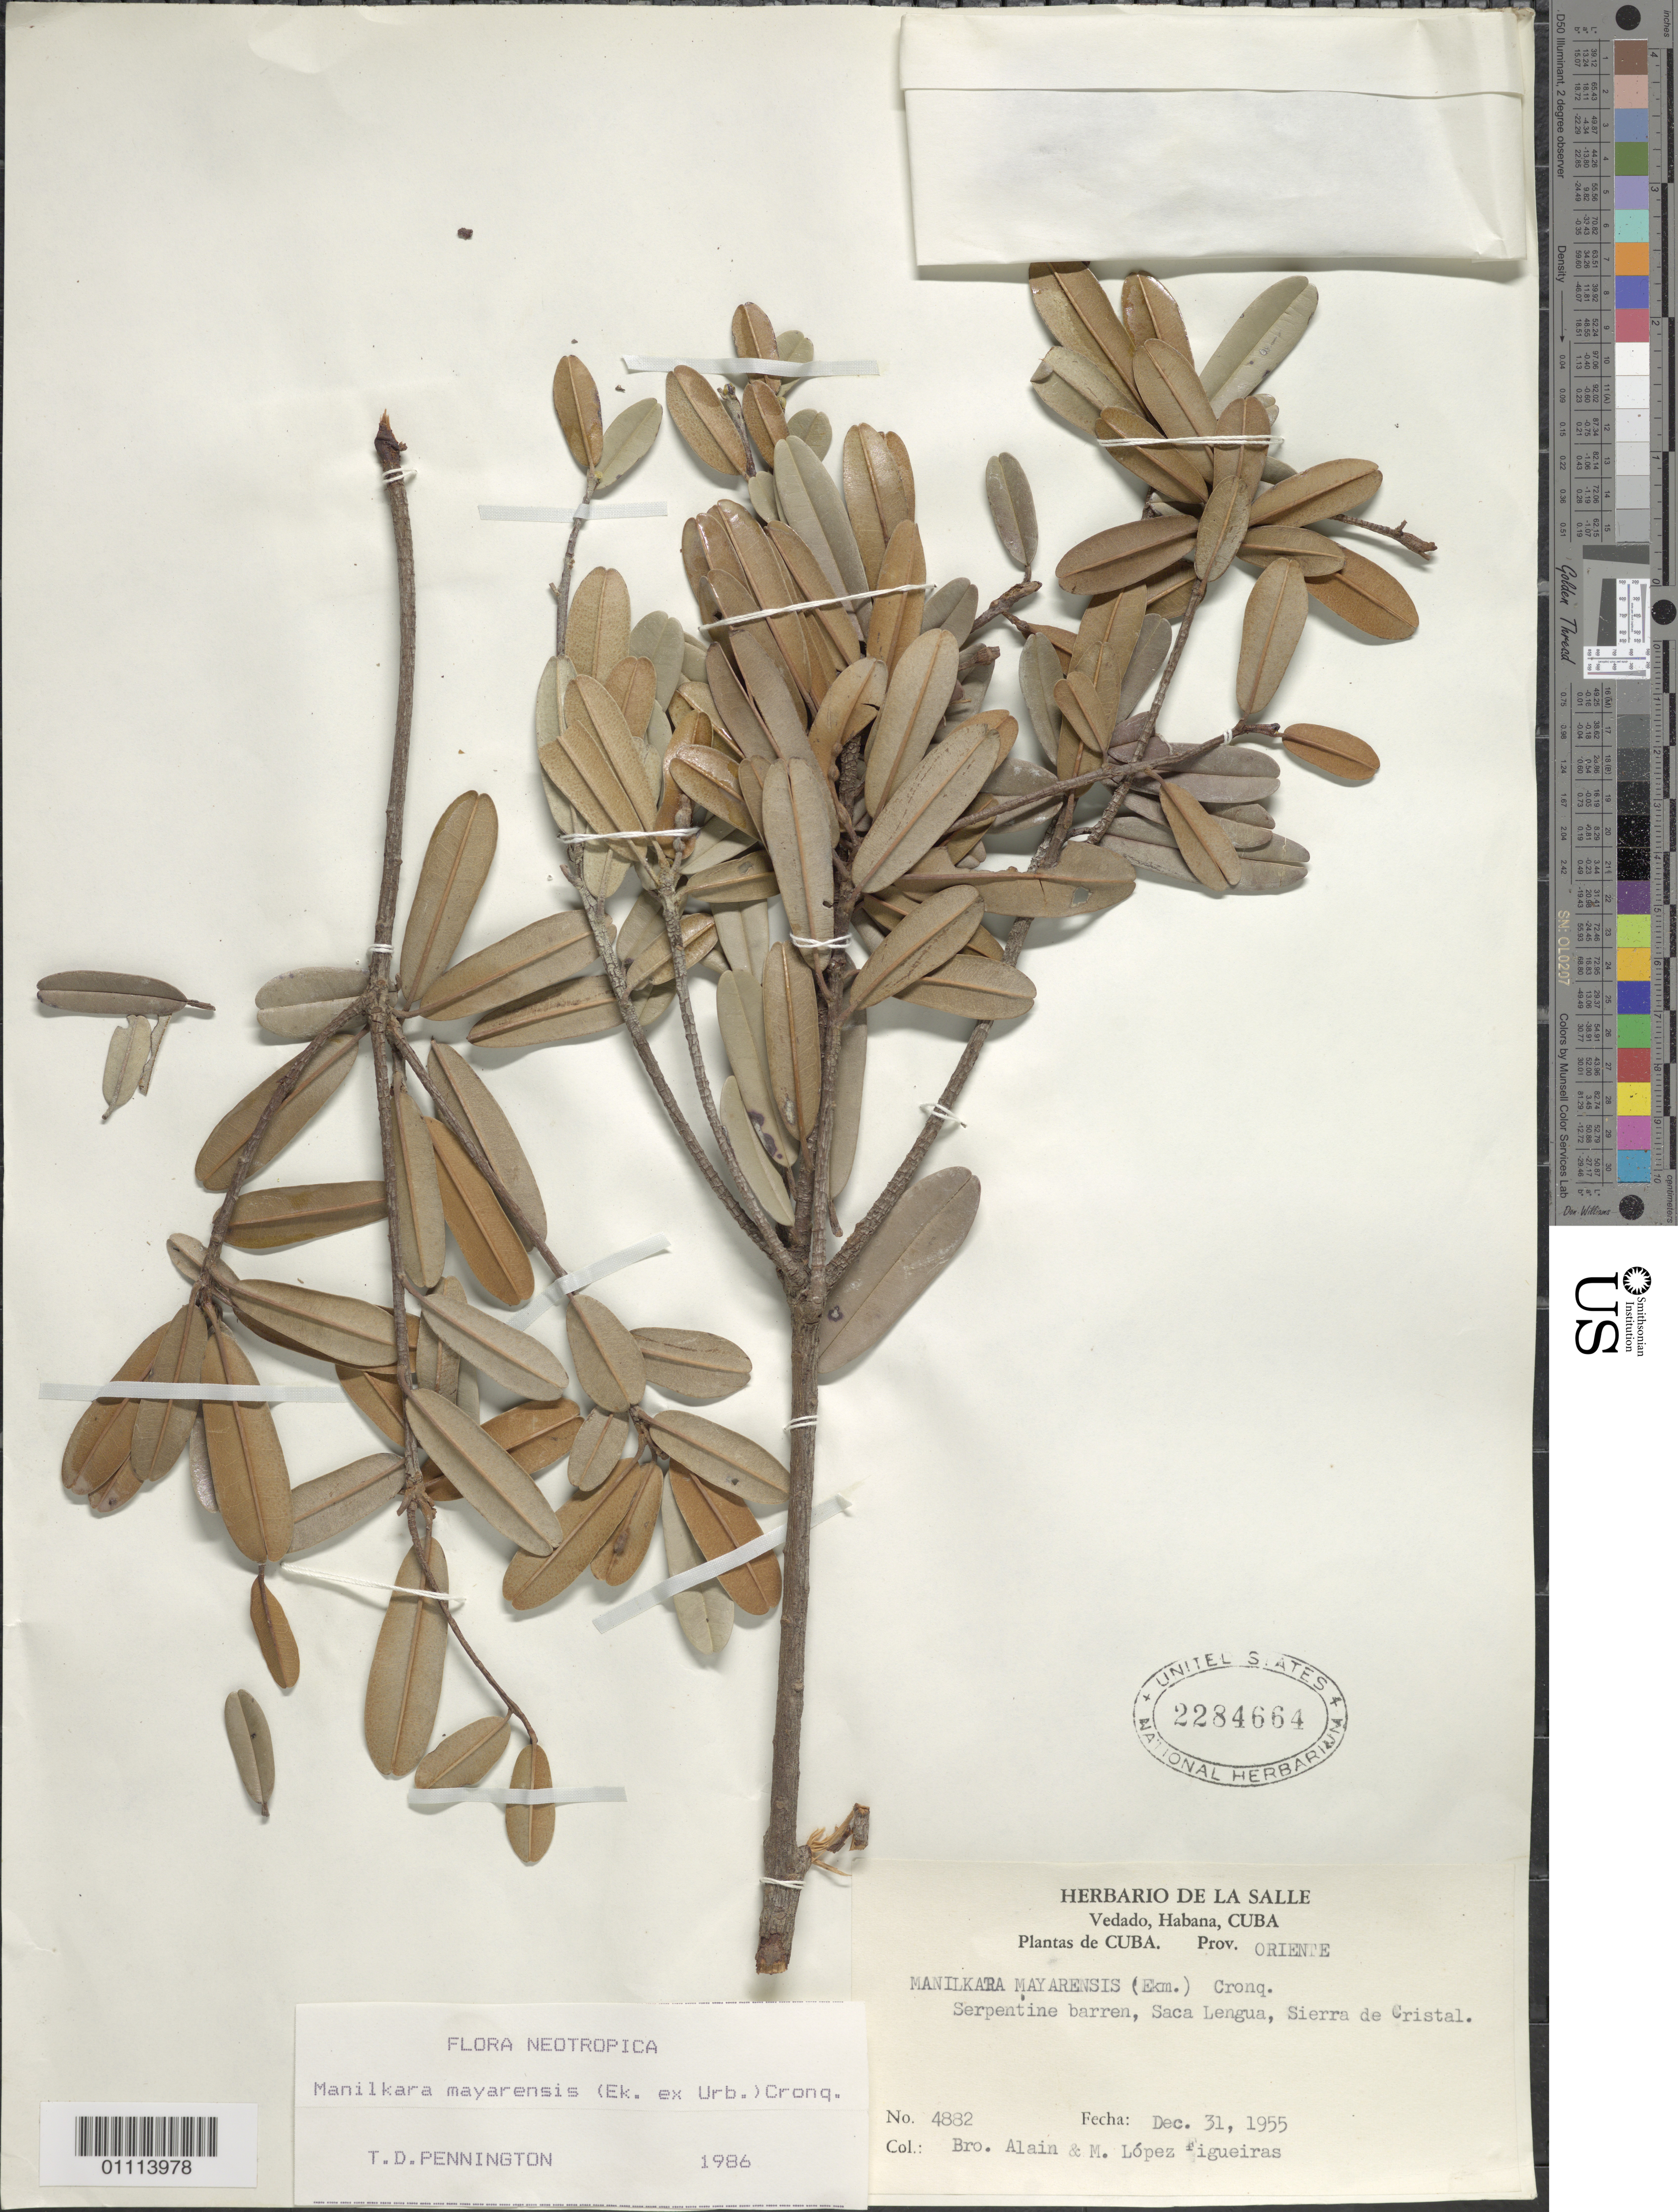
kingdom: Plantae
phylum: Tracheophyta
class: Magnoliopsida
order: Ericales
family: Sapotaceae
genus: Manilkara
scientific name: Manilkara mayarensis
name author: (Ekman ex Urb.) Cronq.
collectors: A. H. Liogier & M. López Figueiras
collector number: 4882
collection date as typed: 31 Dec 1955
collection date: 1955-12-31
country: Cuba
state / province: Holguín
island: Cuba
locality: Serpentine barren, Saca Lengua, Sierra de Cristal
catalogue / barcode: US 2284664